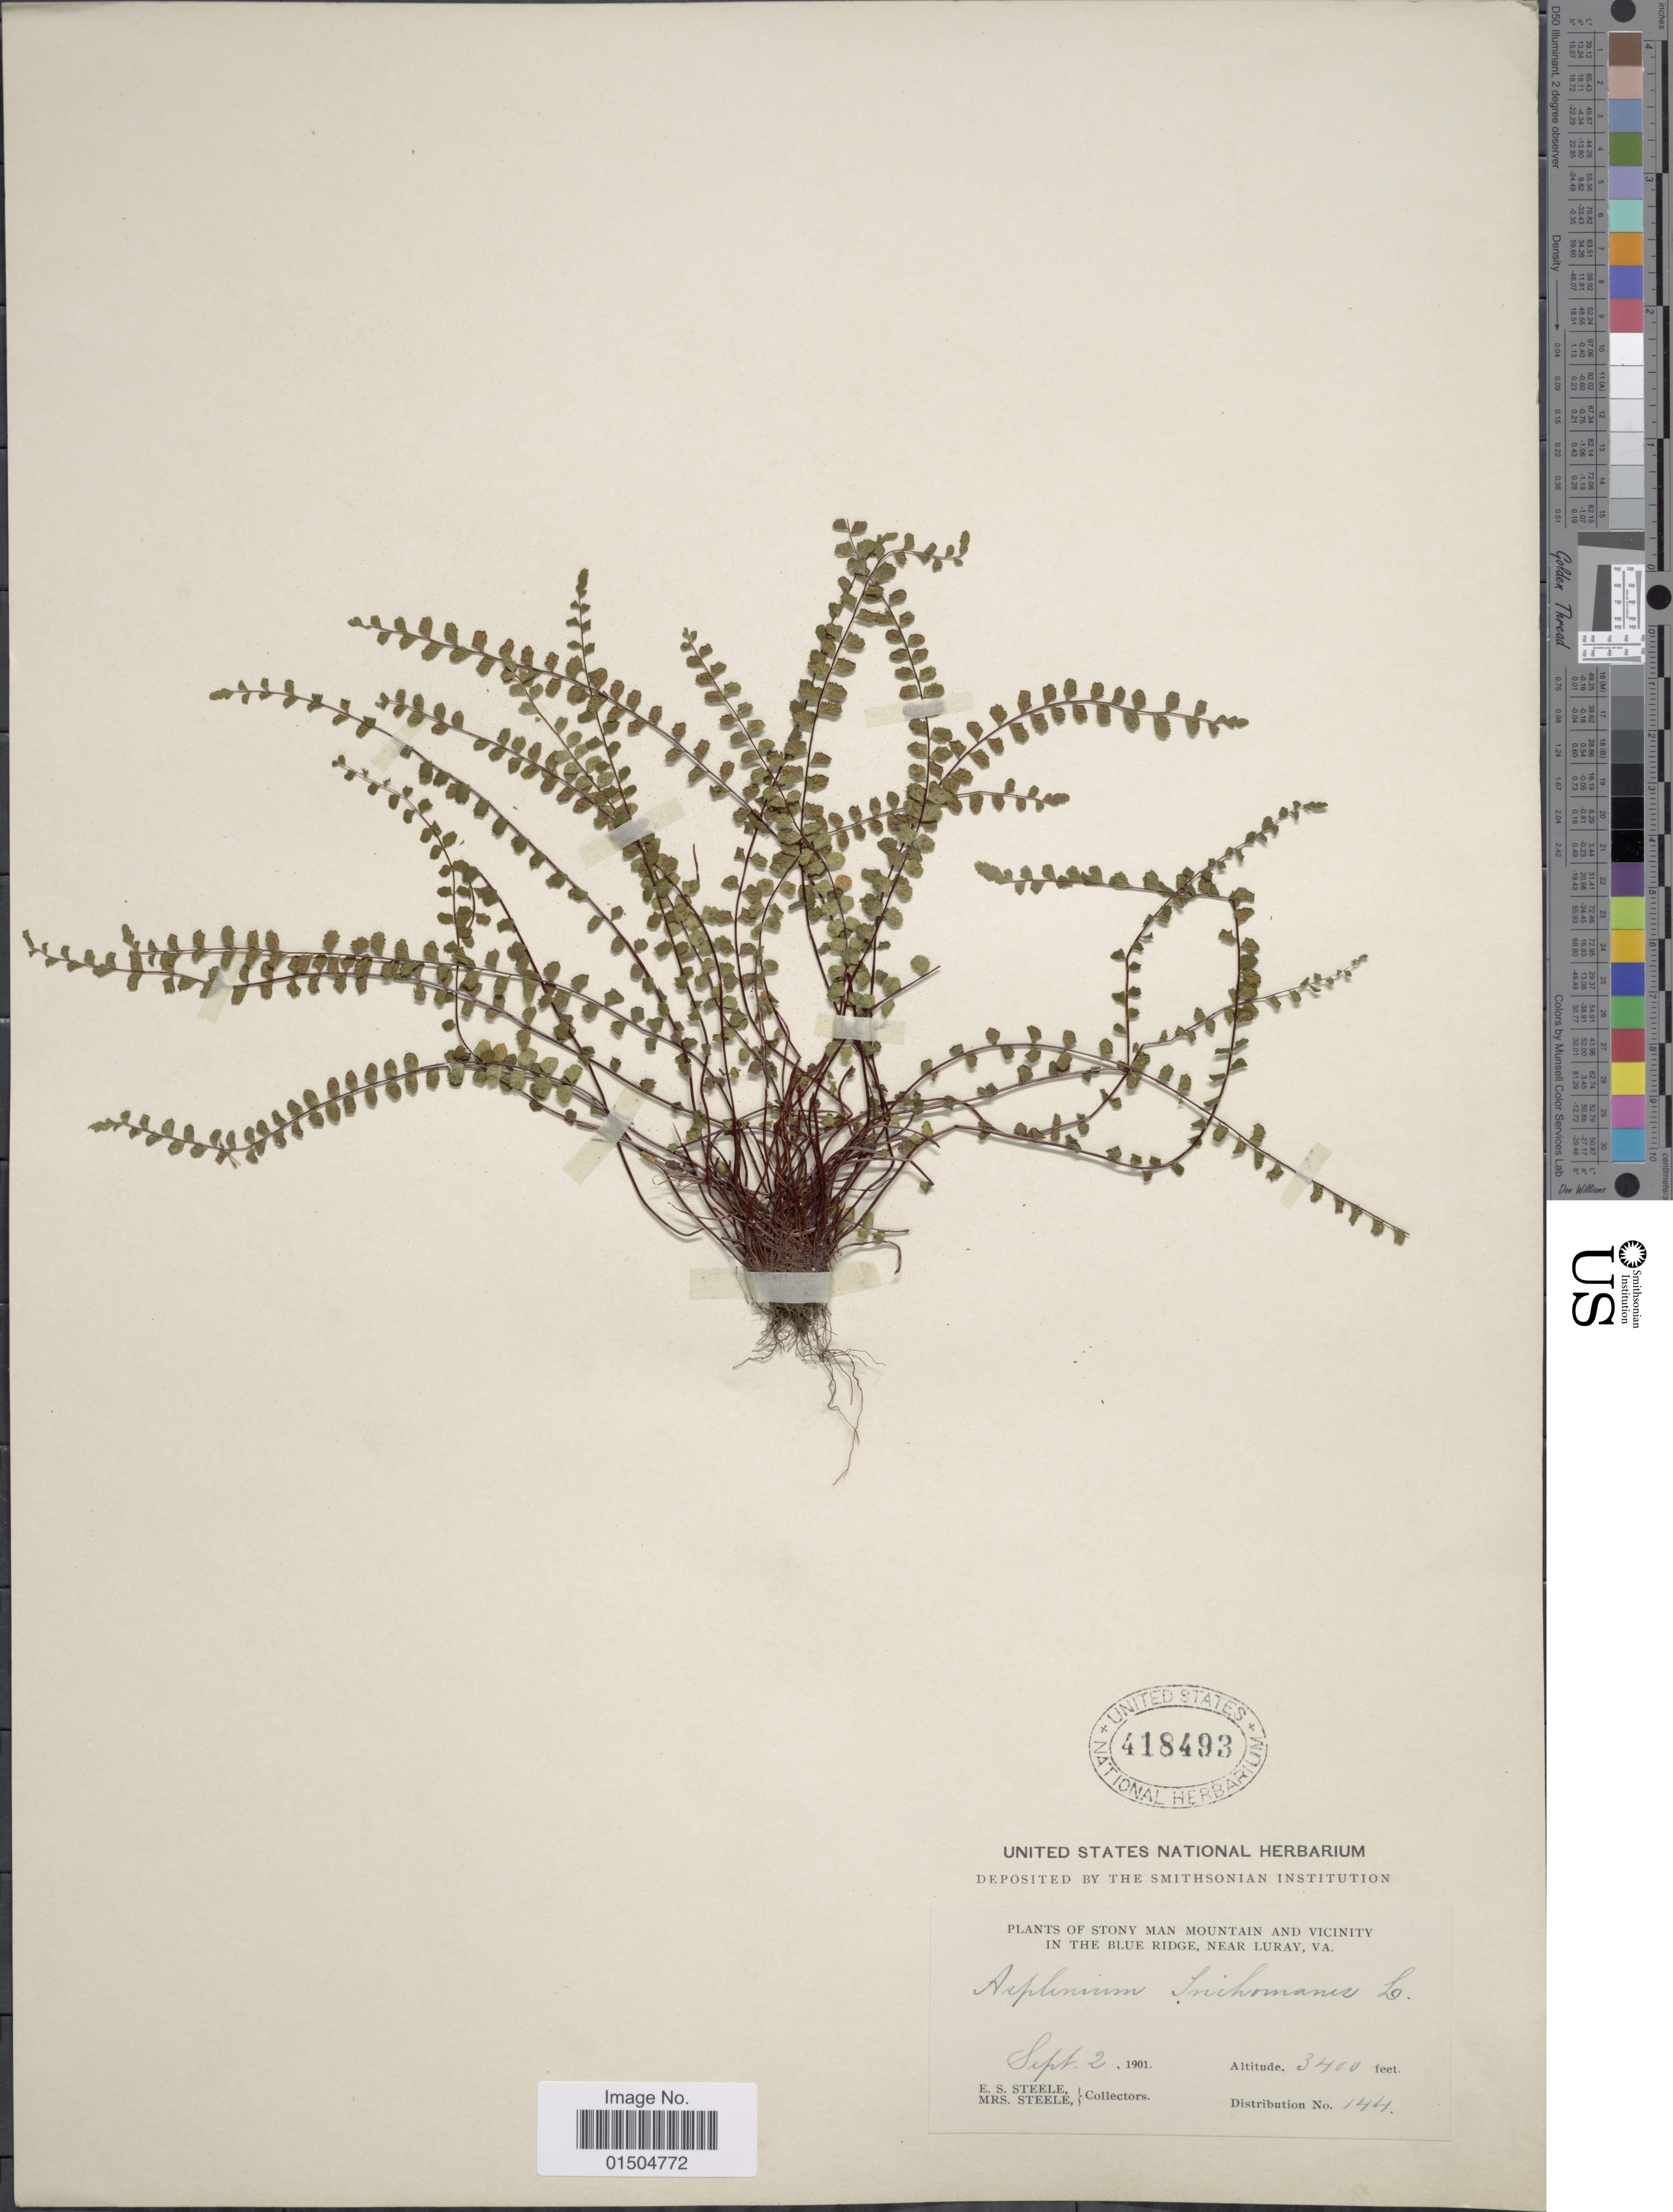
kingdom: Plantae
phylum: Tracheophyta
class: Polypodiopsida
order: Polypodiales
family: Aspleniaceae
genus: Asplenium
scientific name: Asplenium trichomanes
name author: L.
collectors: E. Steele & Mrs. E. S. Steele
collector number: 144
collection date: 1901-09-02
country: United States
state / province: Virginia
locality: Stony Man Mountain and Vicinity in the Blue Ridge, near Luray.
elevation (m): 1036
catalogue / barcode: US 418493